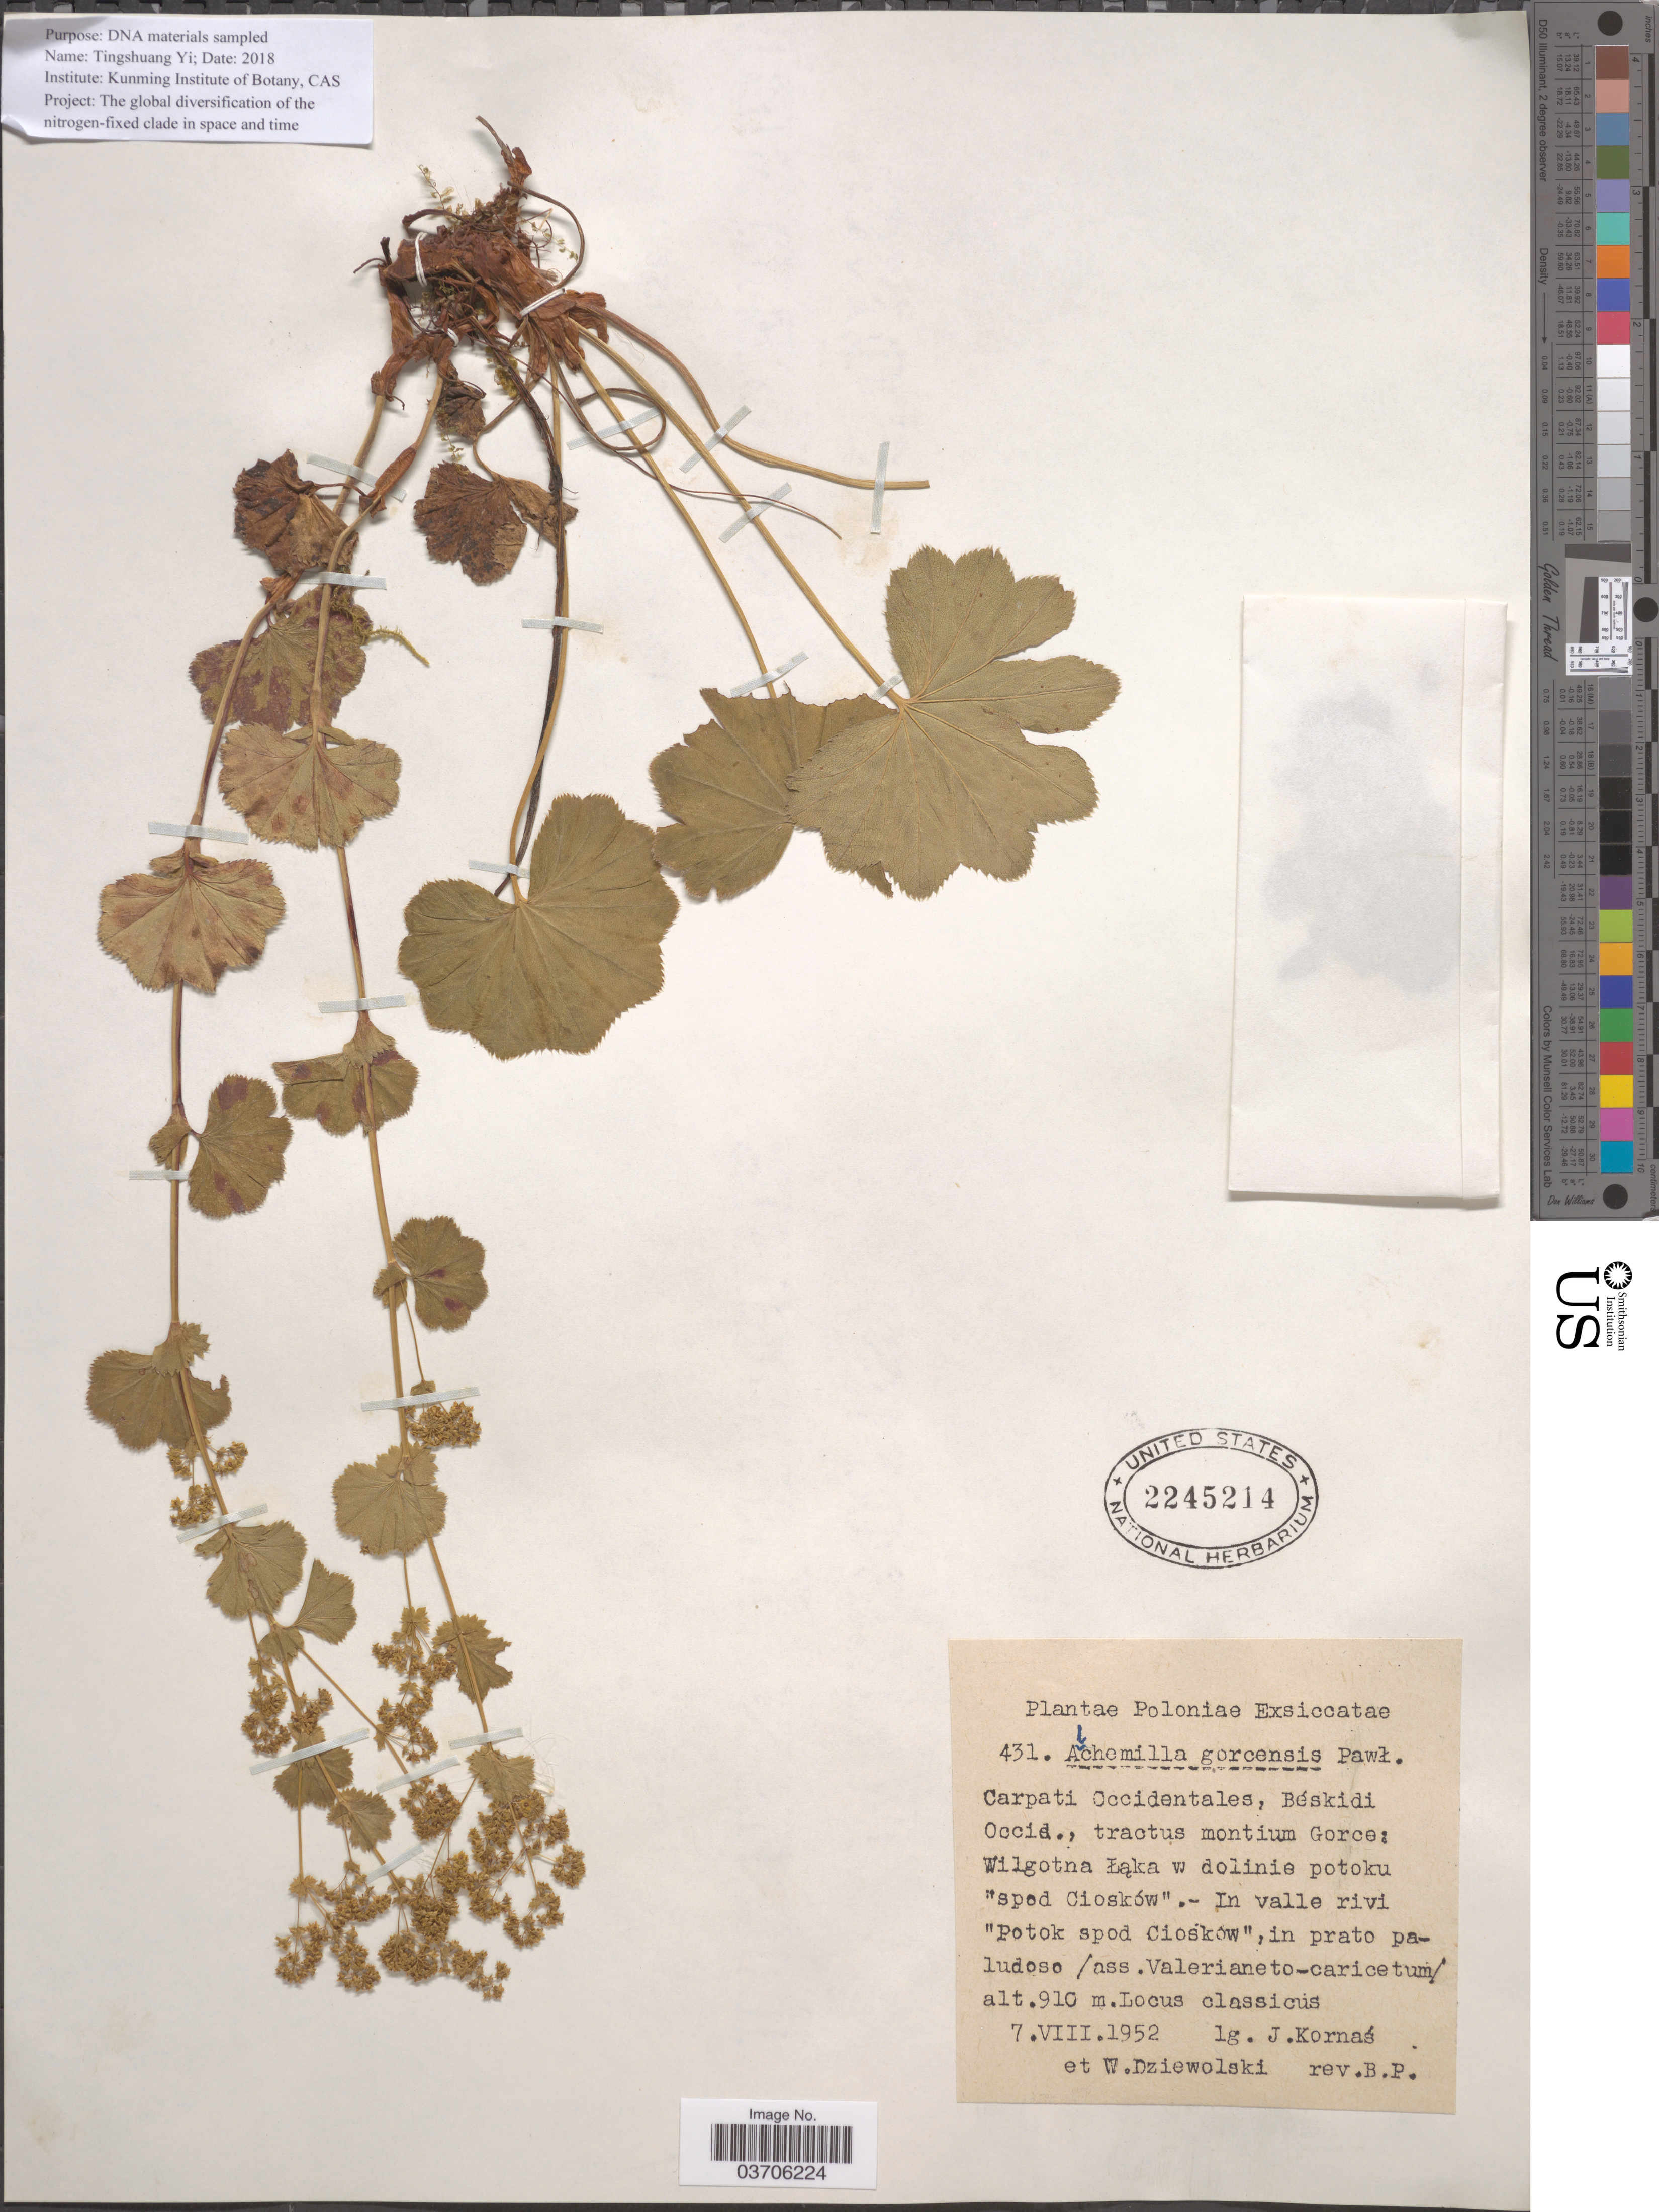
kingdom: Plantae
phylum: Tracheophyta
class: Magnoliopsida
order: Rosales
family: Rosaceae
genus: Alchemilla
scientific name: Alchemilla gorcensis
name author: Pawł.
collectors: J. Kornas & W. Dziewolski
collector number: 431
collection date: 1952-08-07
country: Poland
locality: Poloniae. Carpati Occidentales, Béskidi Occid., tractus montium Gorce.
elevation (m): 910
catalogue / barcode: US 2245214